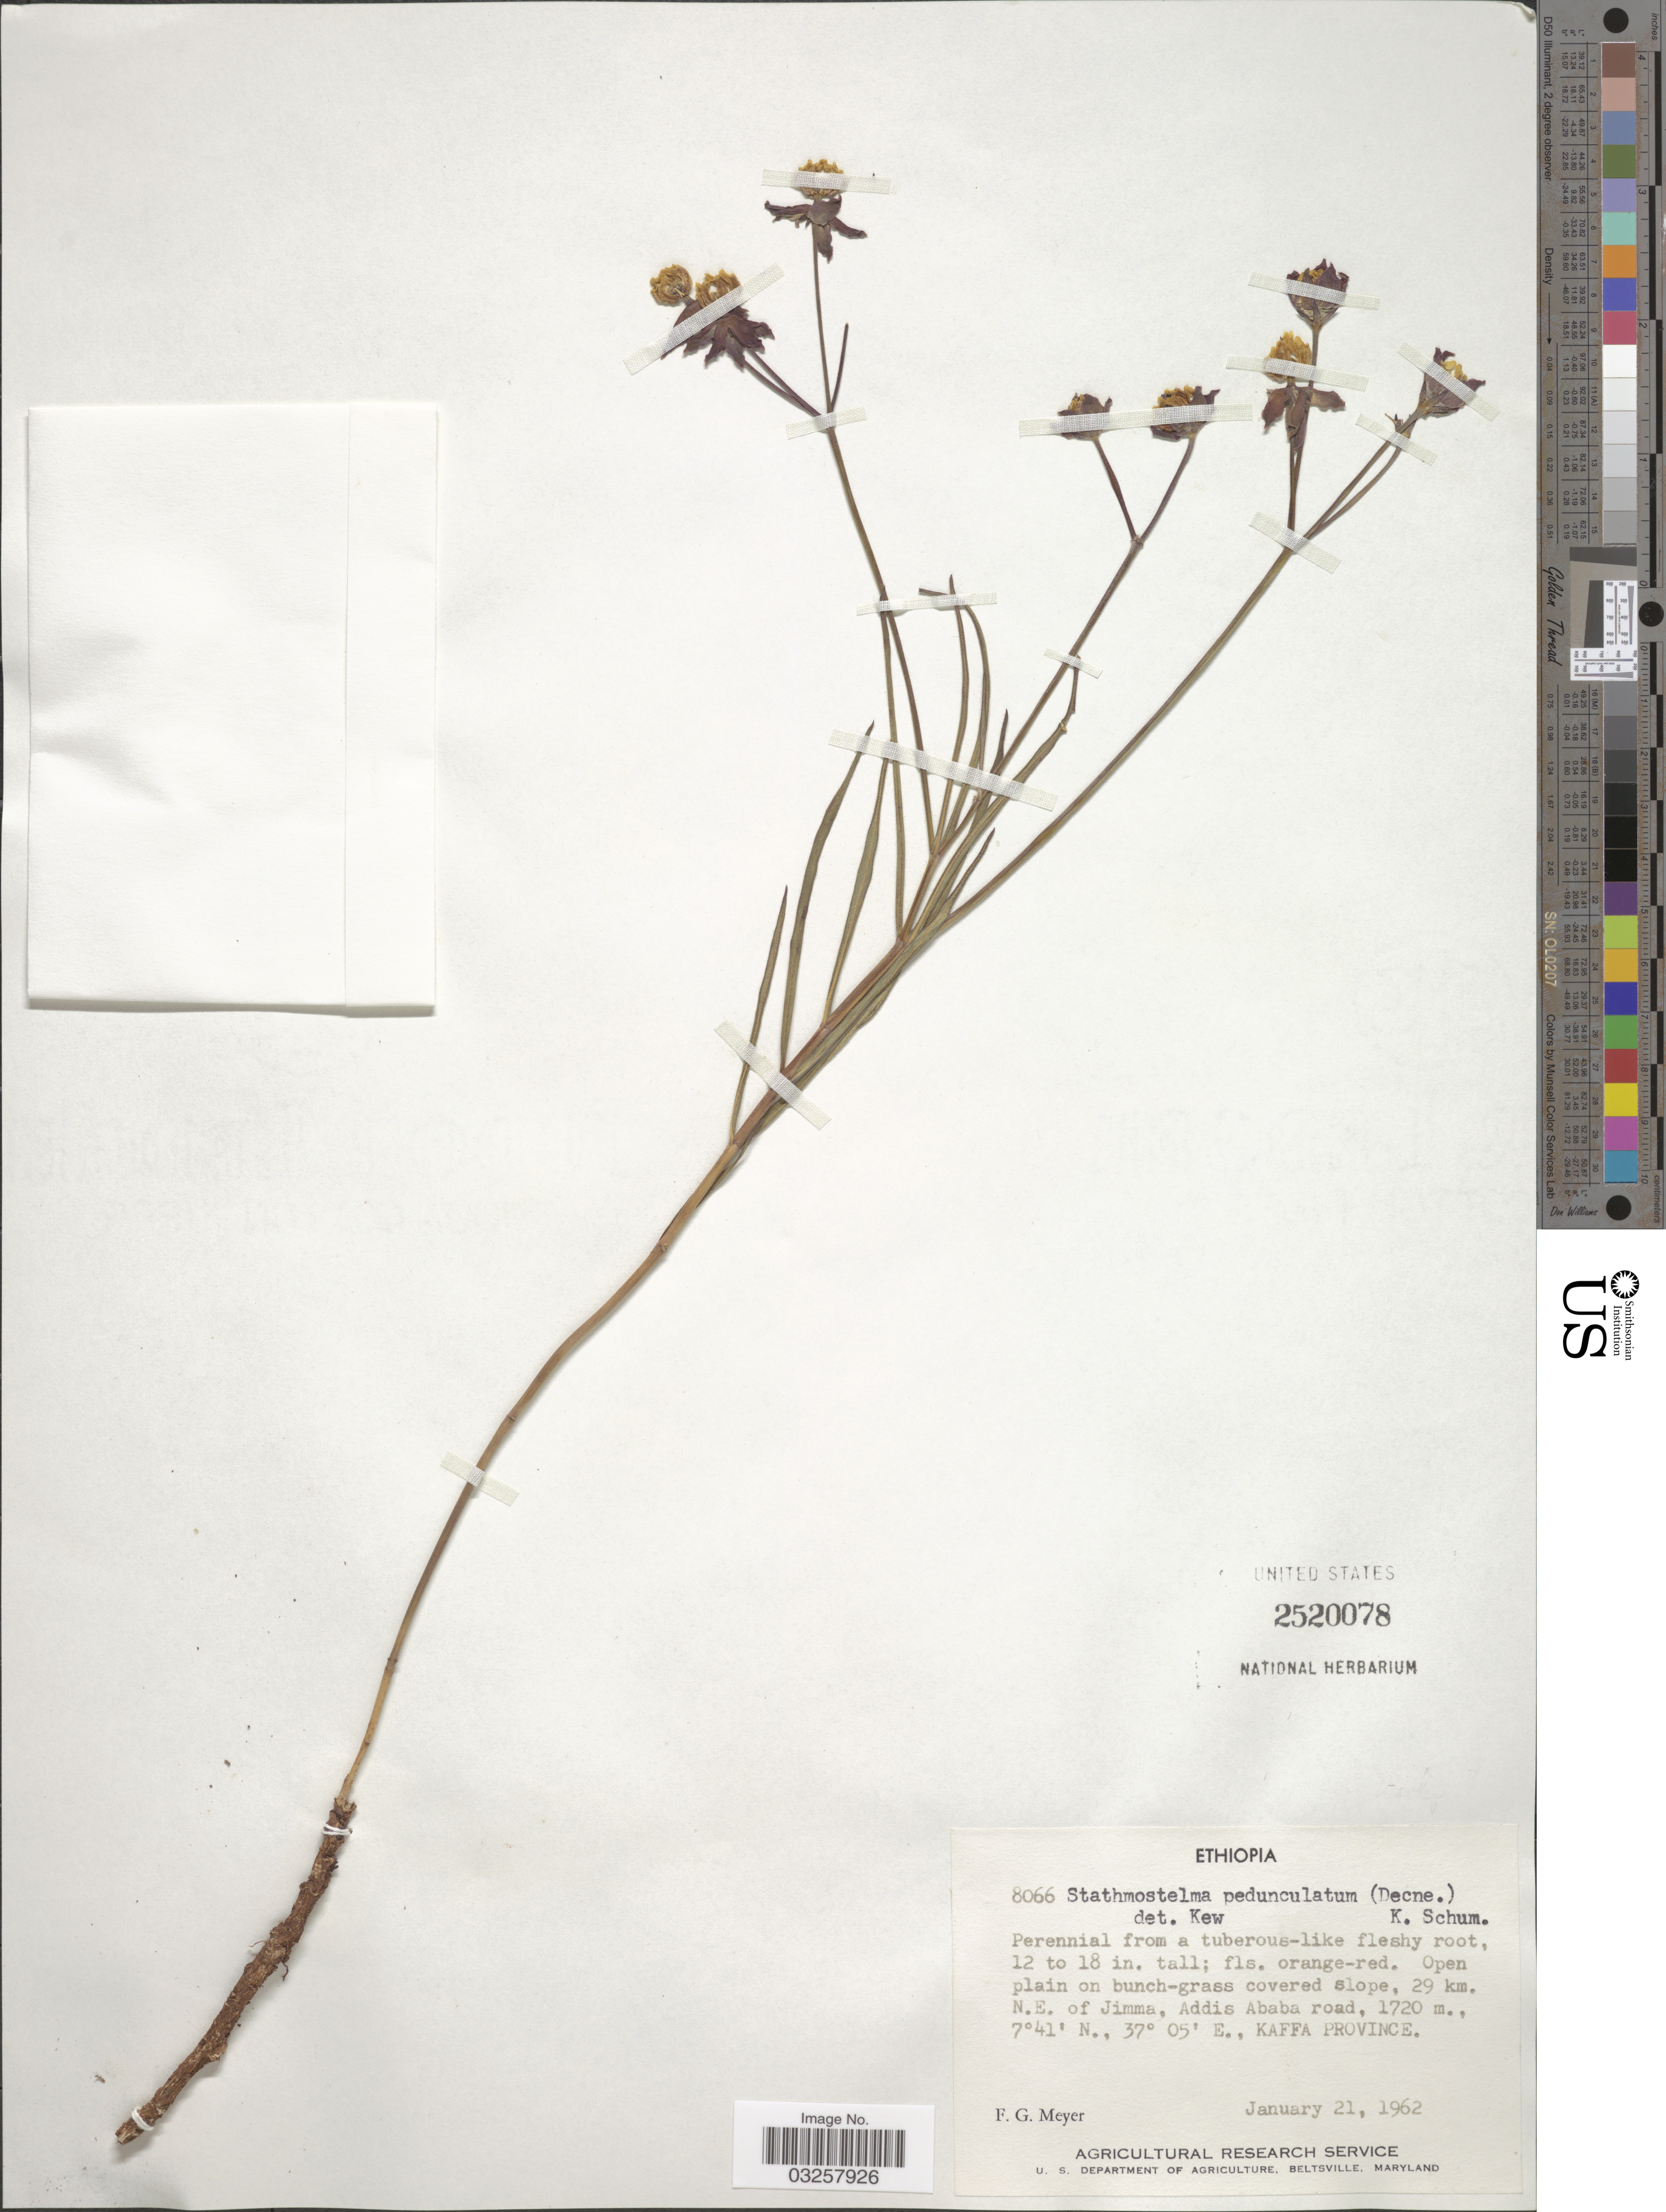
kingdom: Plantae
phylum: Tracheophyta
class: Magnoliopsida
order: Gentianales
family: Apocynaceae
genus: Stathmostelma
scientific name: Stathmostelma pedunculatum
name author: (Decne.) K. Schum.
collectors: F. G. Meyer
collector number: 8066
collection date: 1962-01-21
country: Ethiopia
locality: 29 km. N. E. of Jimma, Addis Ababa road, Kaffa Province.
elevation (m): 1720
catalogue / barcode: US 2520078